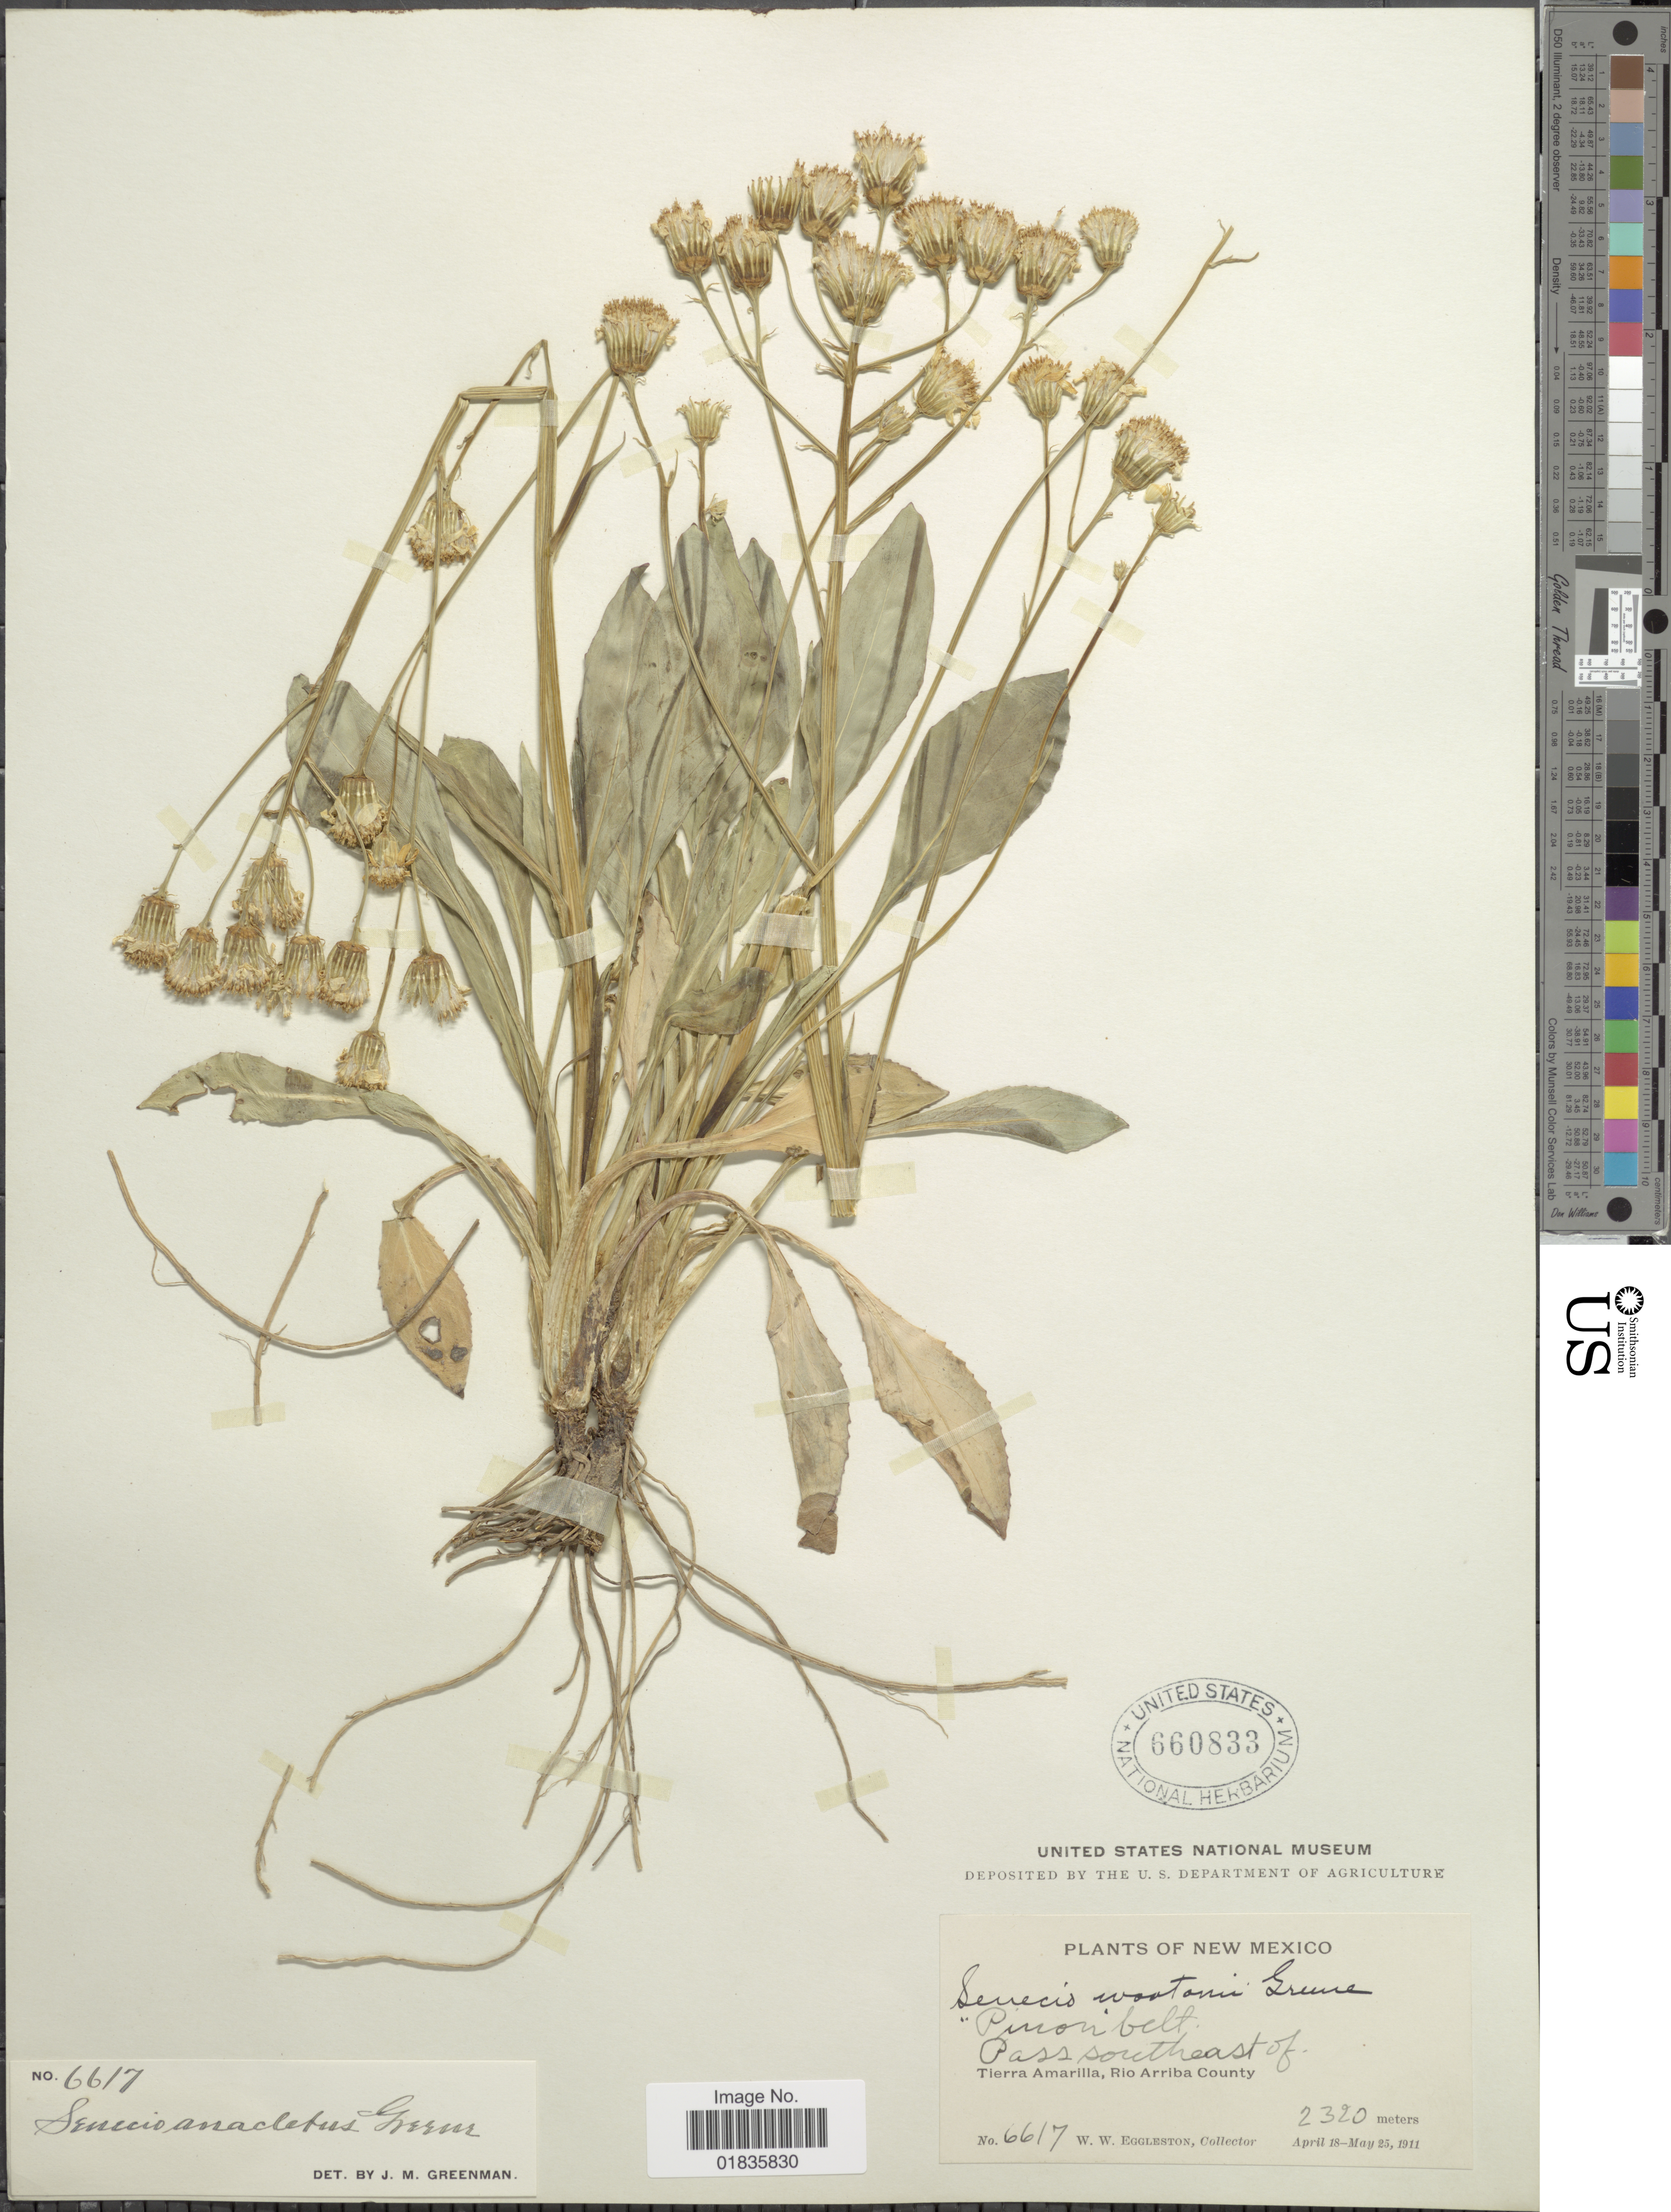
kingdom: Plantae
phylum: Tracheophyta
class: Magnoliopsida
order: Asterales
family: Asteraceae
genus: Senecio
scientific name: Senecio wootonii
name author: Greene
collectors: W. W. Eggleston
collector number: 617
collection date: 1911-04-18/1911-05-25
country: United States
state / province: New Mexico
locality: Pinon belt, Pass southeast of Tierra Amarilla, Rio Arriba County.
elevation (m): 2320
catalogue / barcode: US 660833